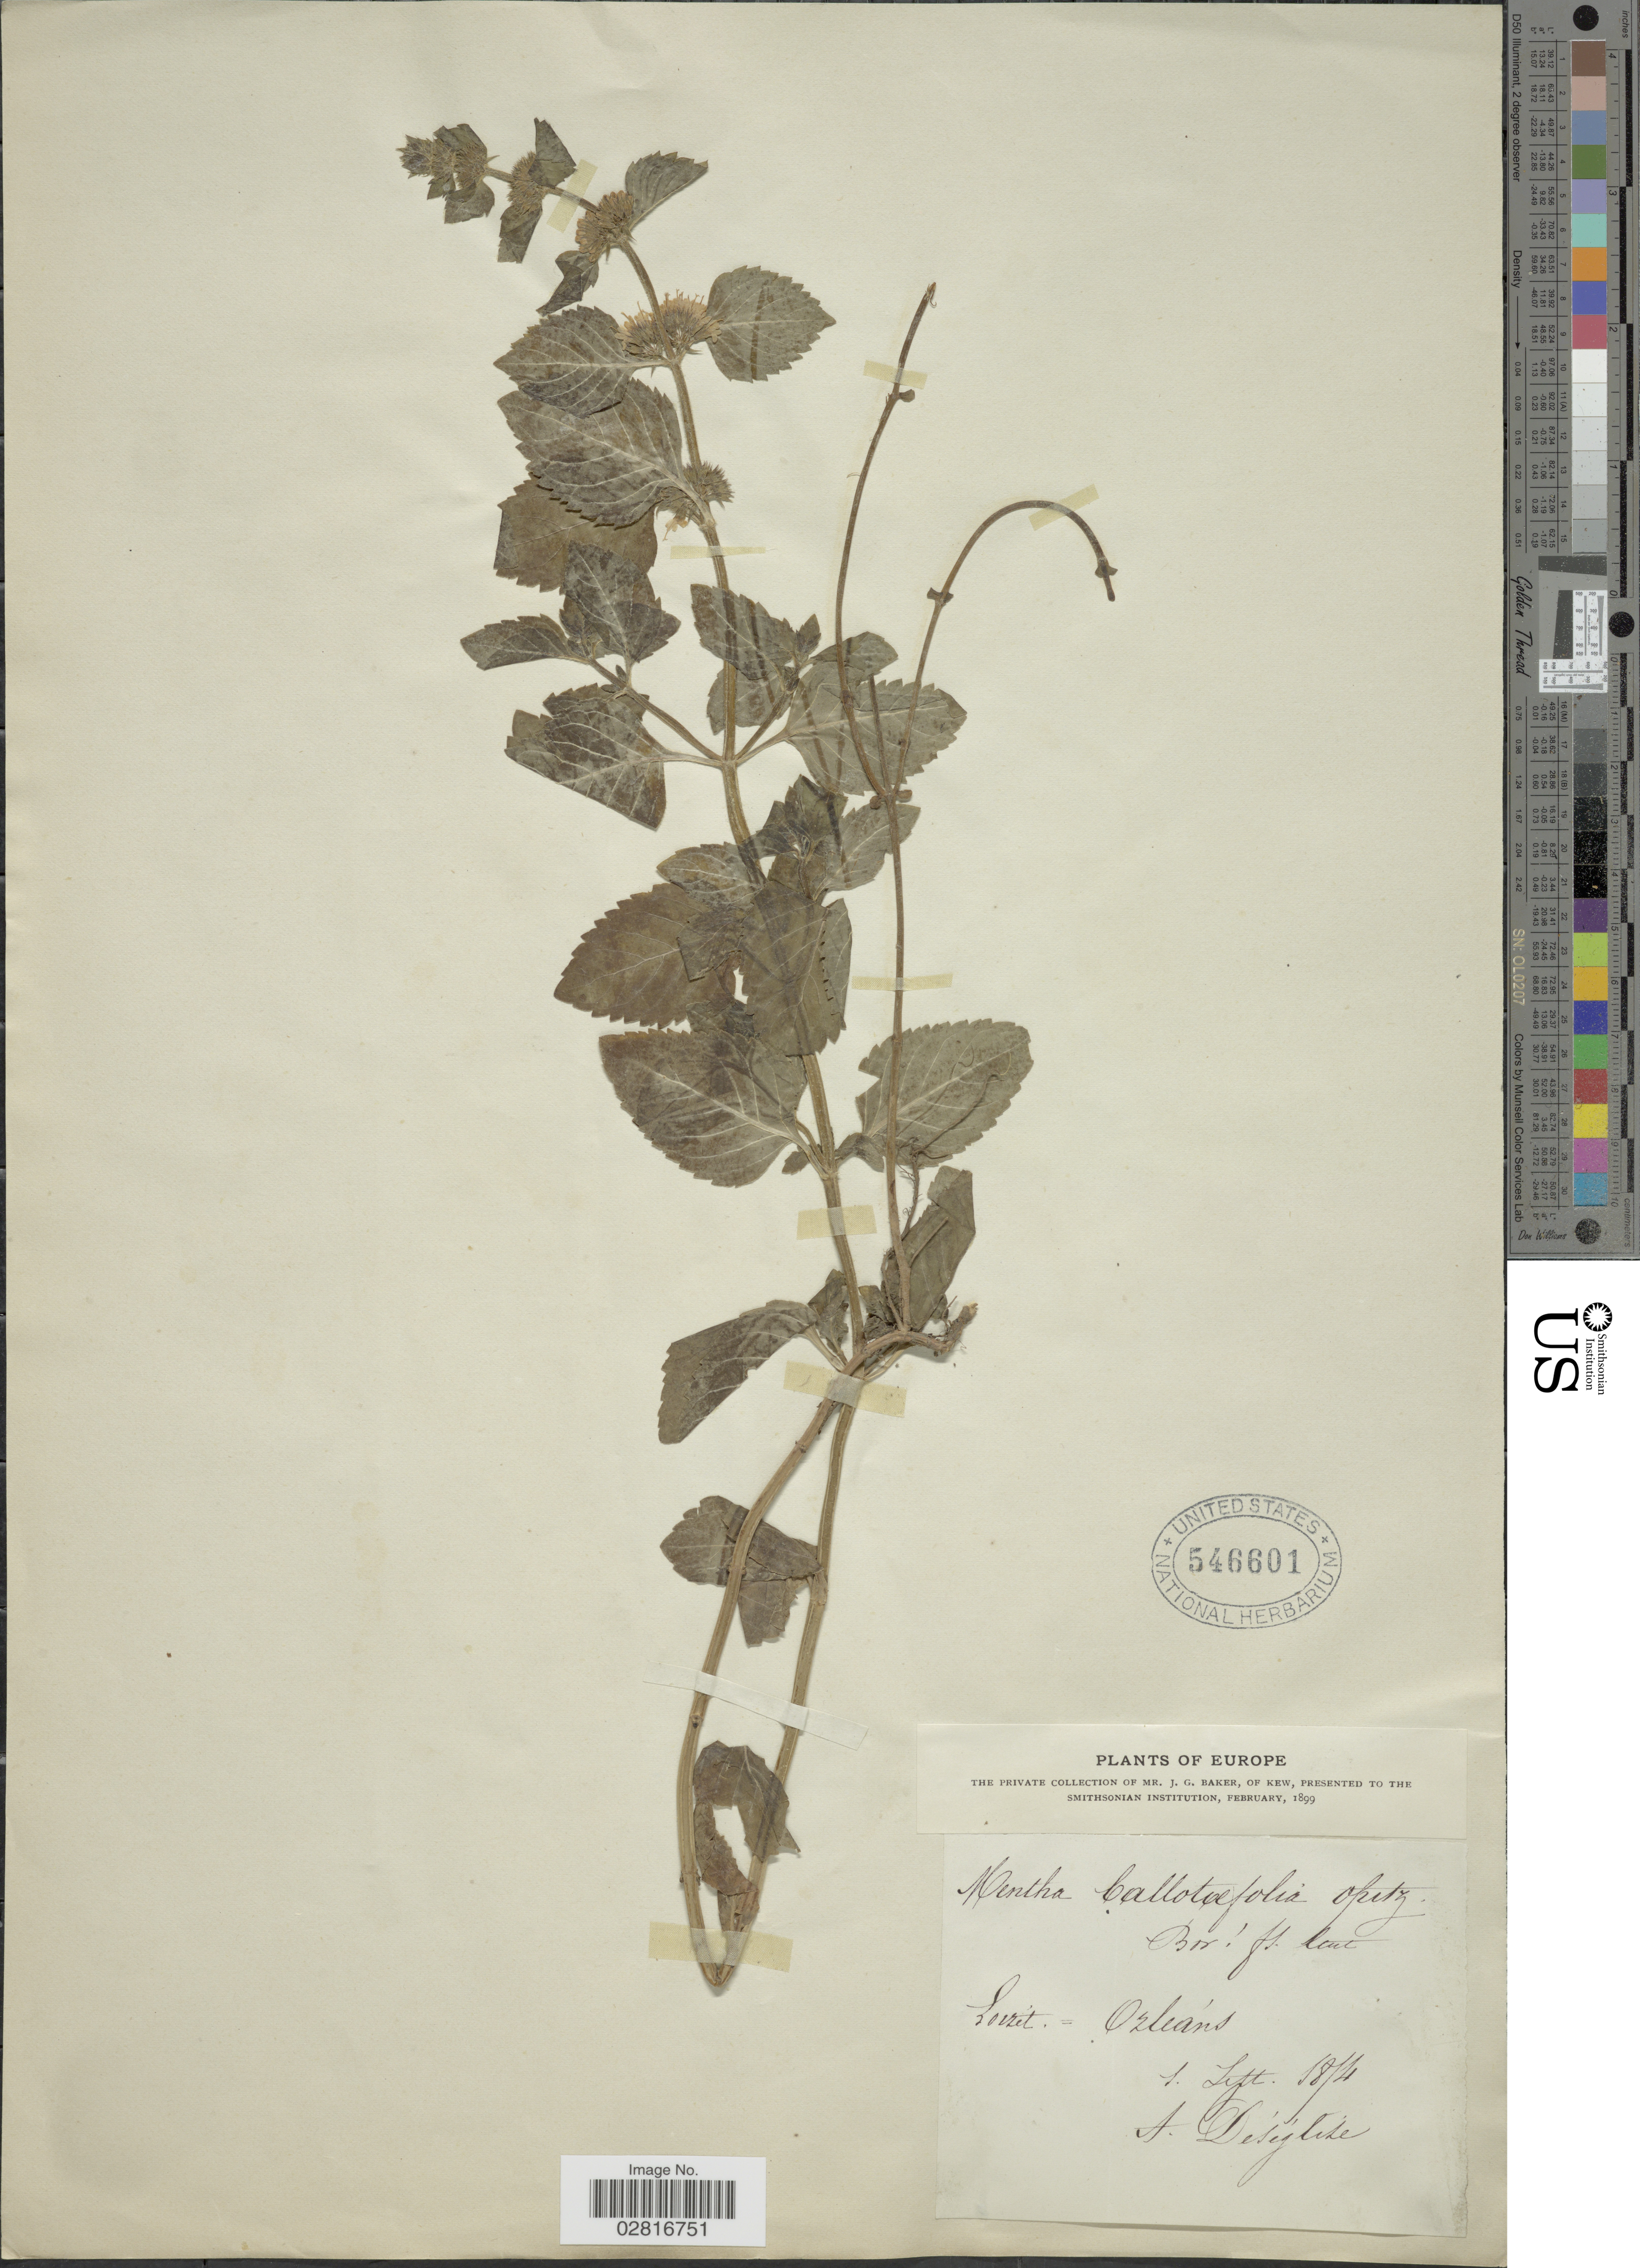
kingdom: Plantae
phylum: Tracheophyta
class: Magnoliopsida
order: Lamiales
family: Lamiaceae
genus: Mentha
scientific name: Mentha x verticillata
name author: L.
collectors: A. Desiglise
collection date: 1874-09-01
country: France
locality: Europe, Loiret: Orleans.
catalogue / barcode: US 546601